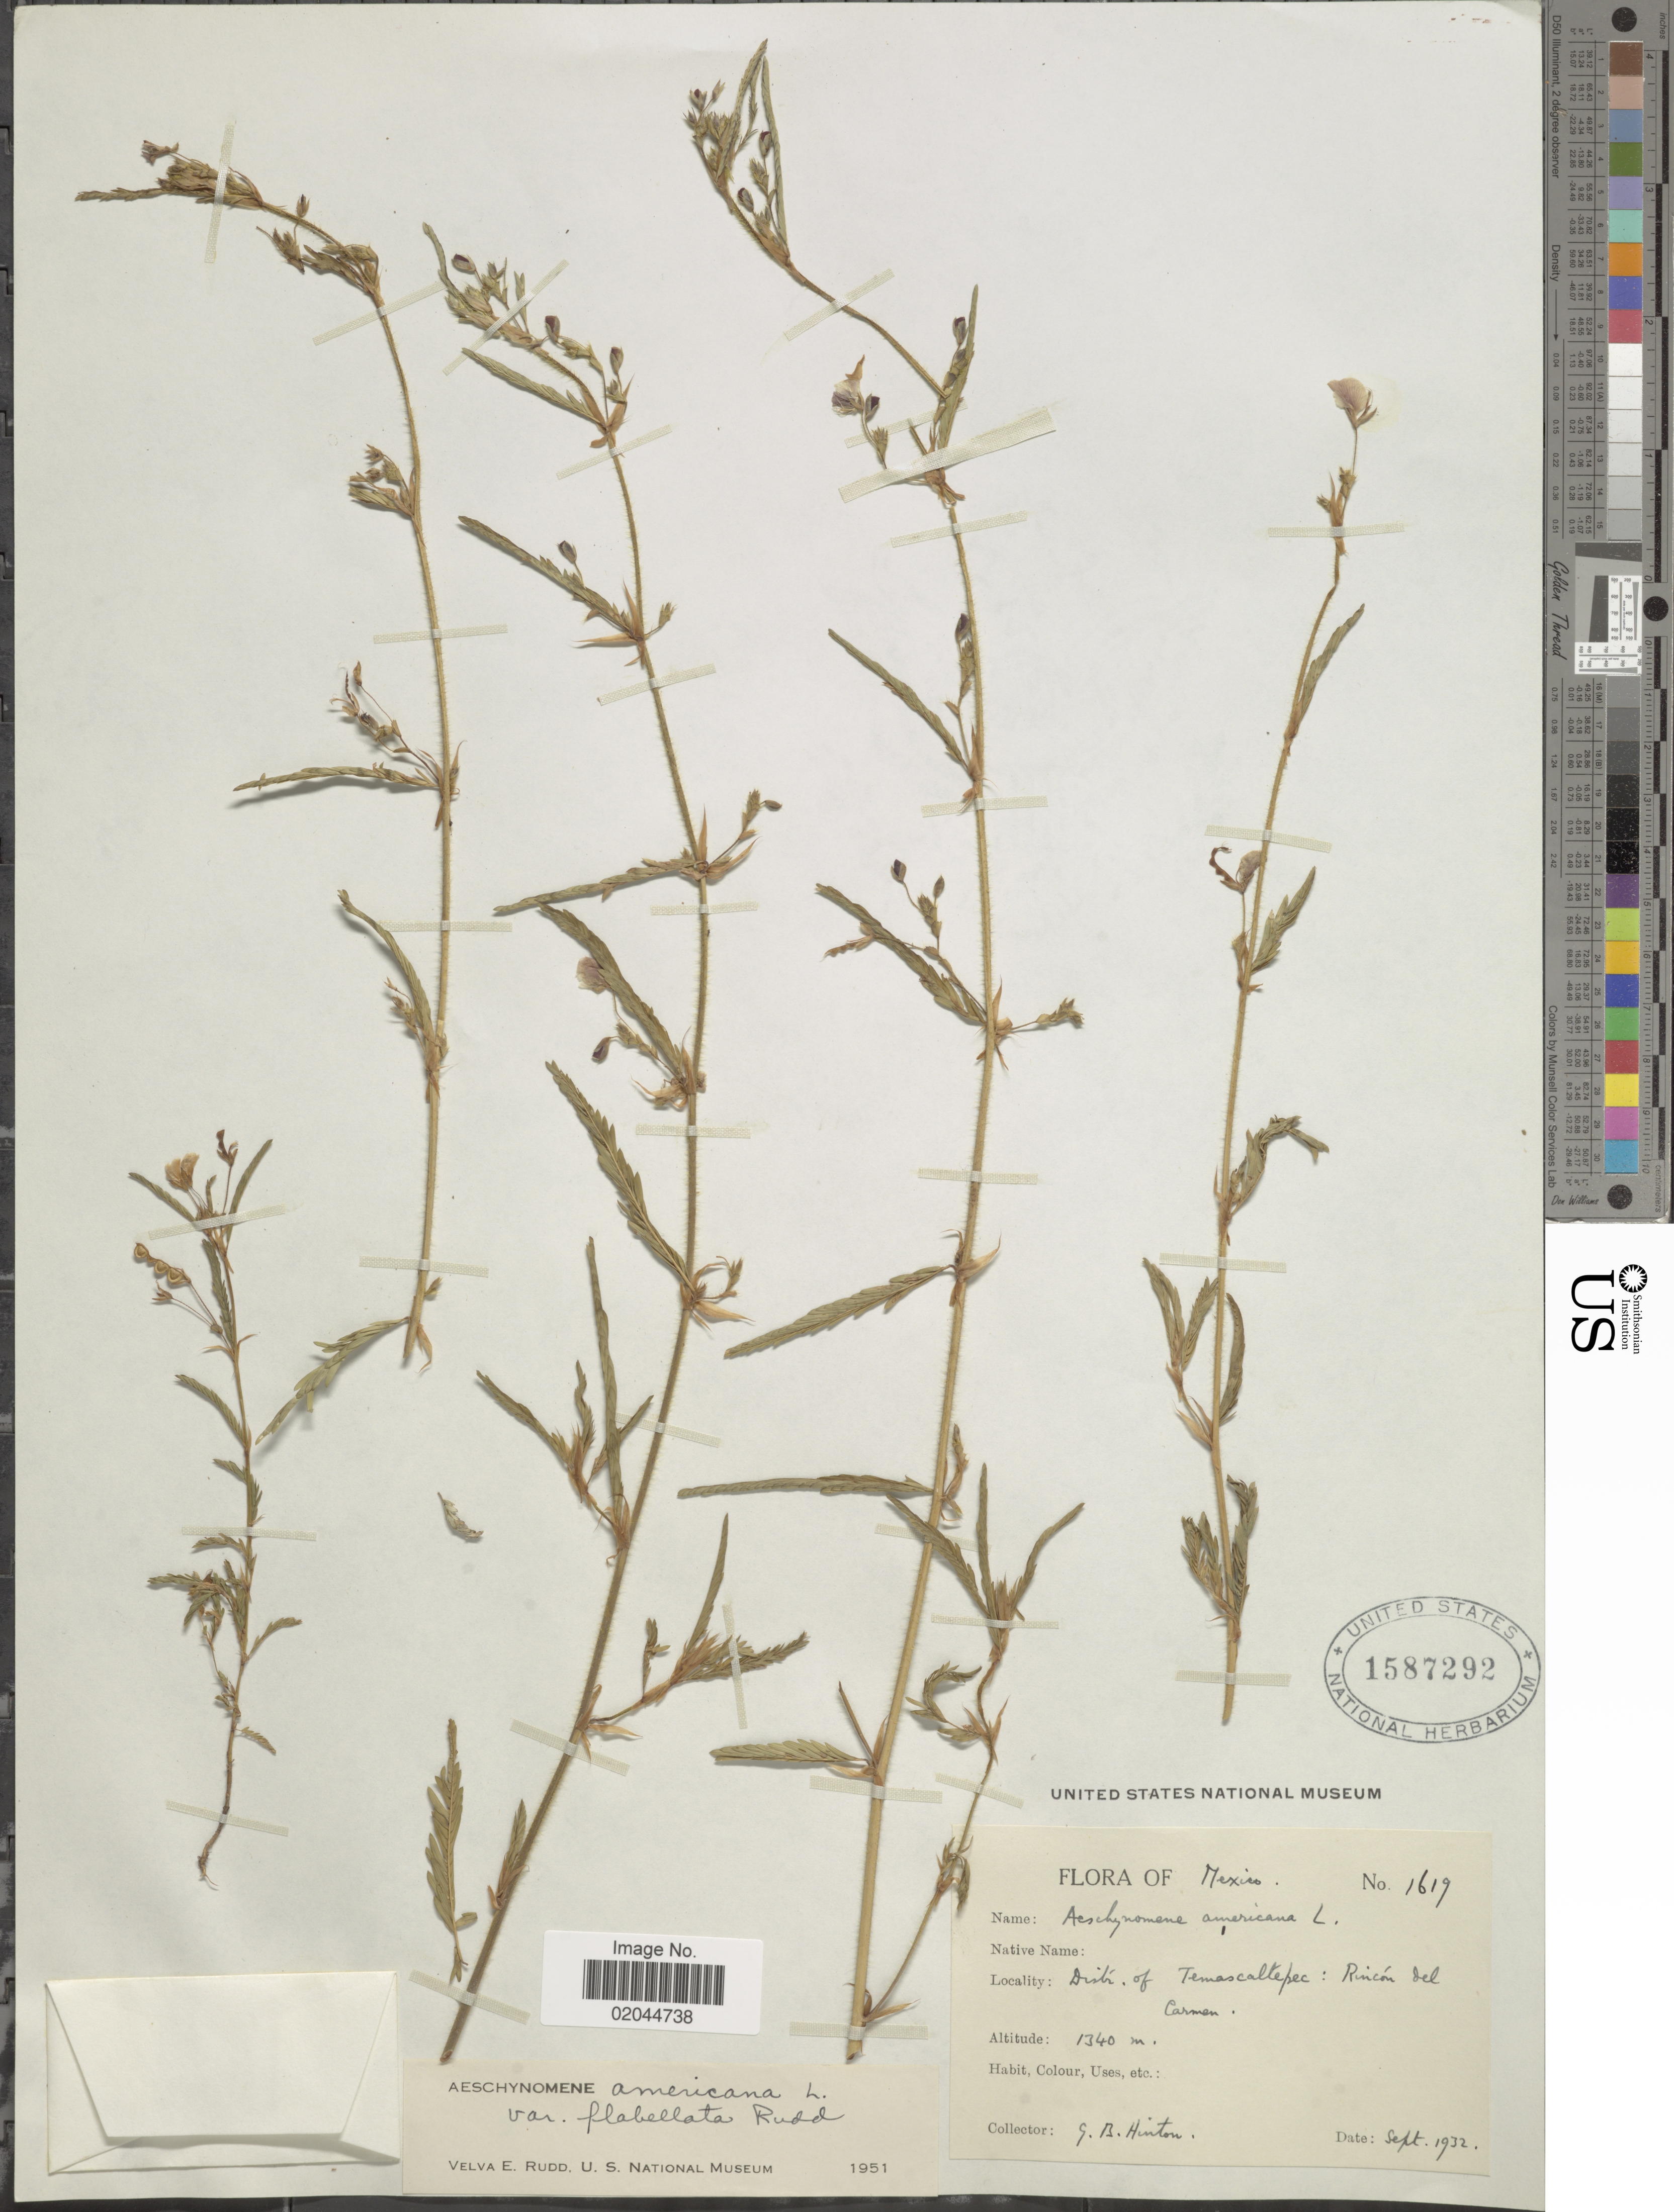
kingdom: Plantae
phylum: Tracheophyta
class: Magnoliopsida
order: Fabales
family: Fabaceae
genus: Aeschynomene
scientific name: Aeschynomene americana var. flabellata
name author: Rudd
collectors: G. B. Hinton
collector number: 1619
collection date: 1932-09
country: Mexico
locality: Distr. of Temascaltepec: Rincon del Carmen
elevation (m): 1340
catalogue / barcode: US 1587292